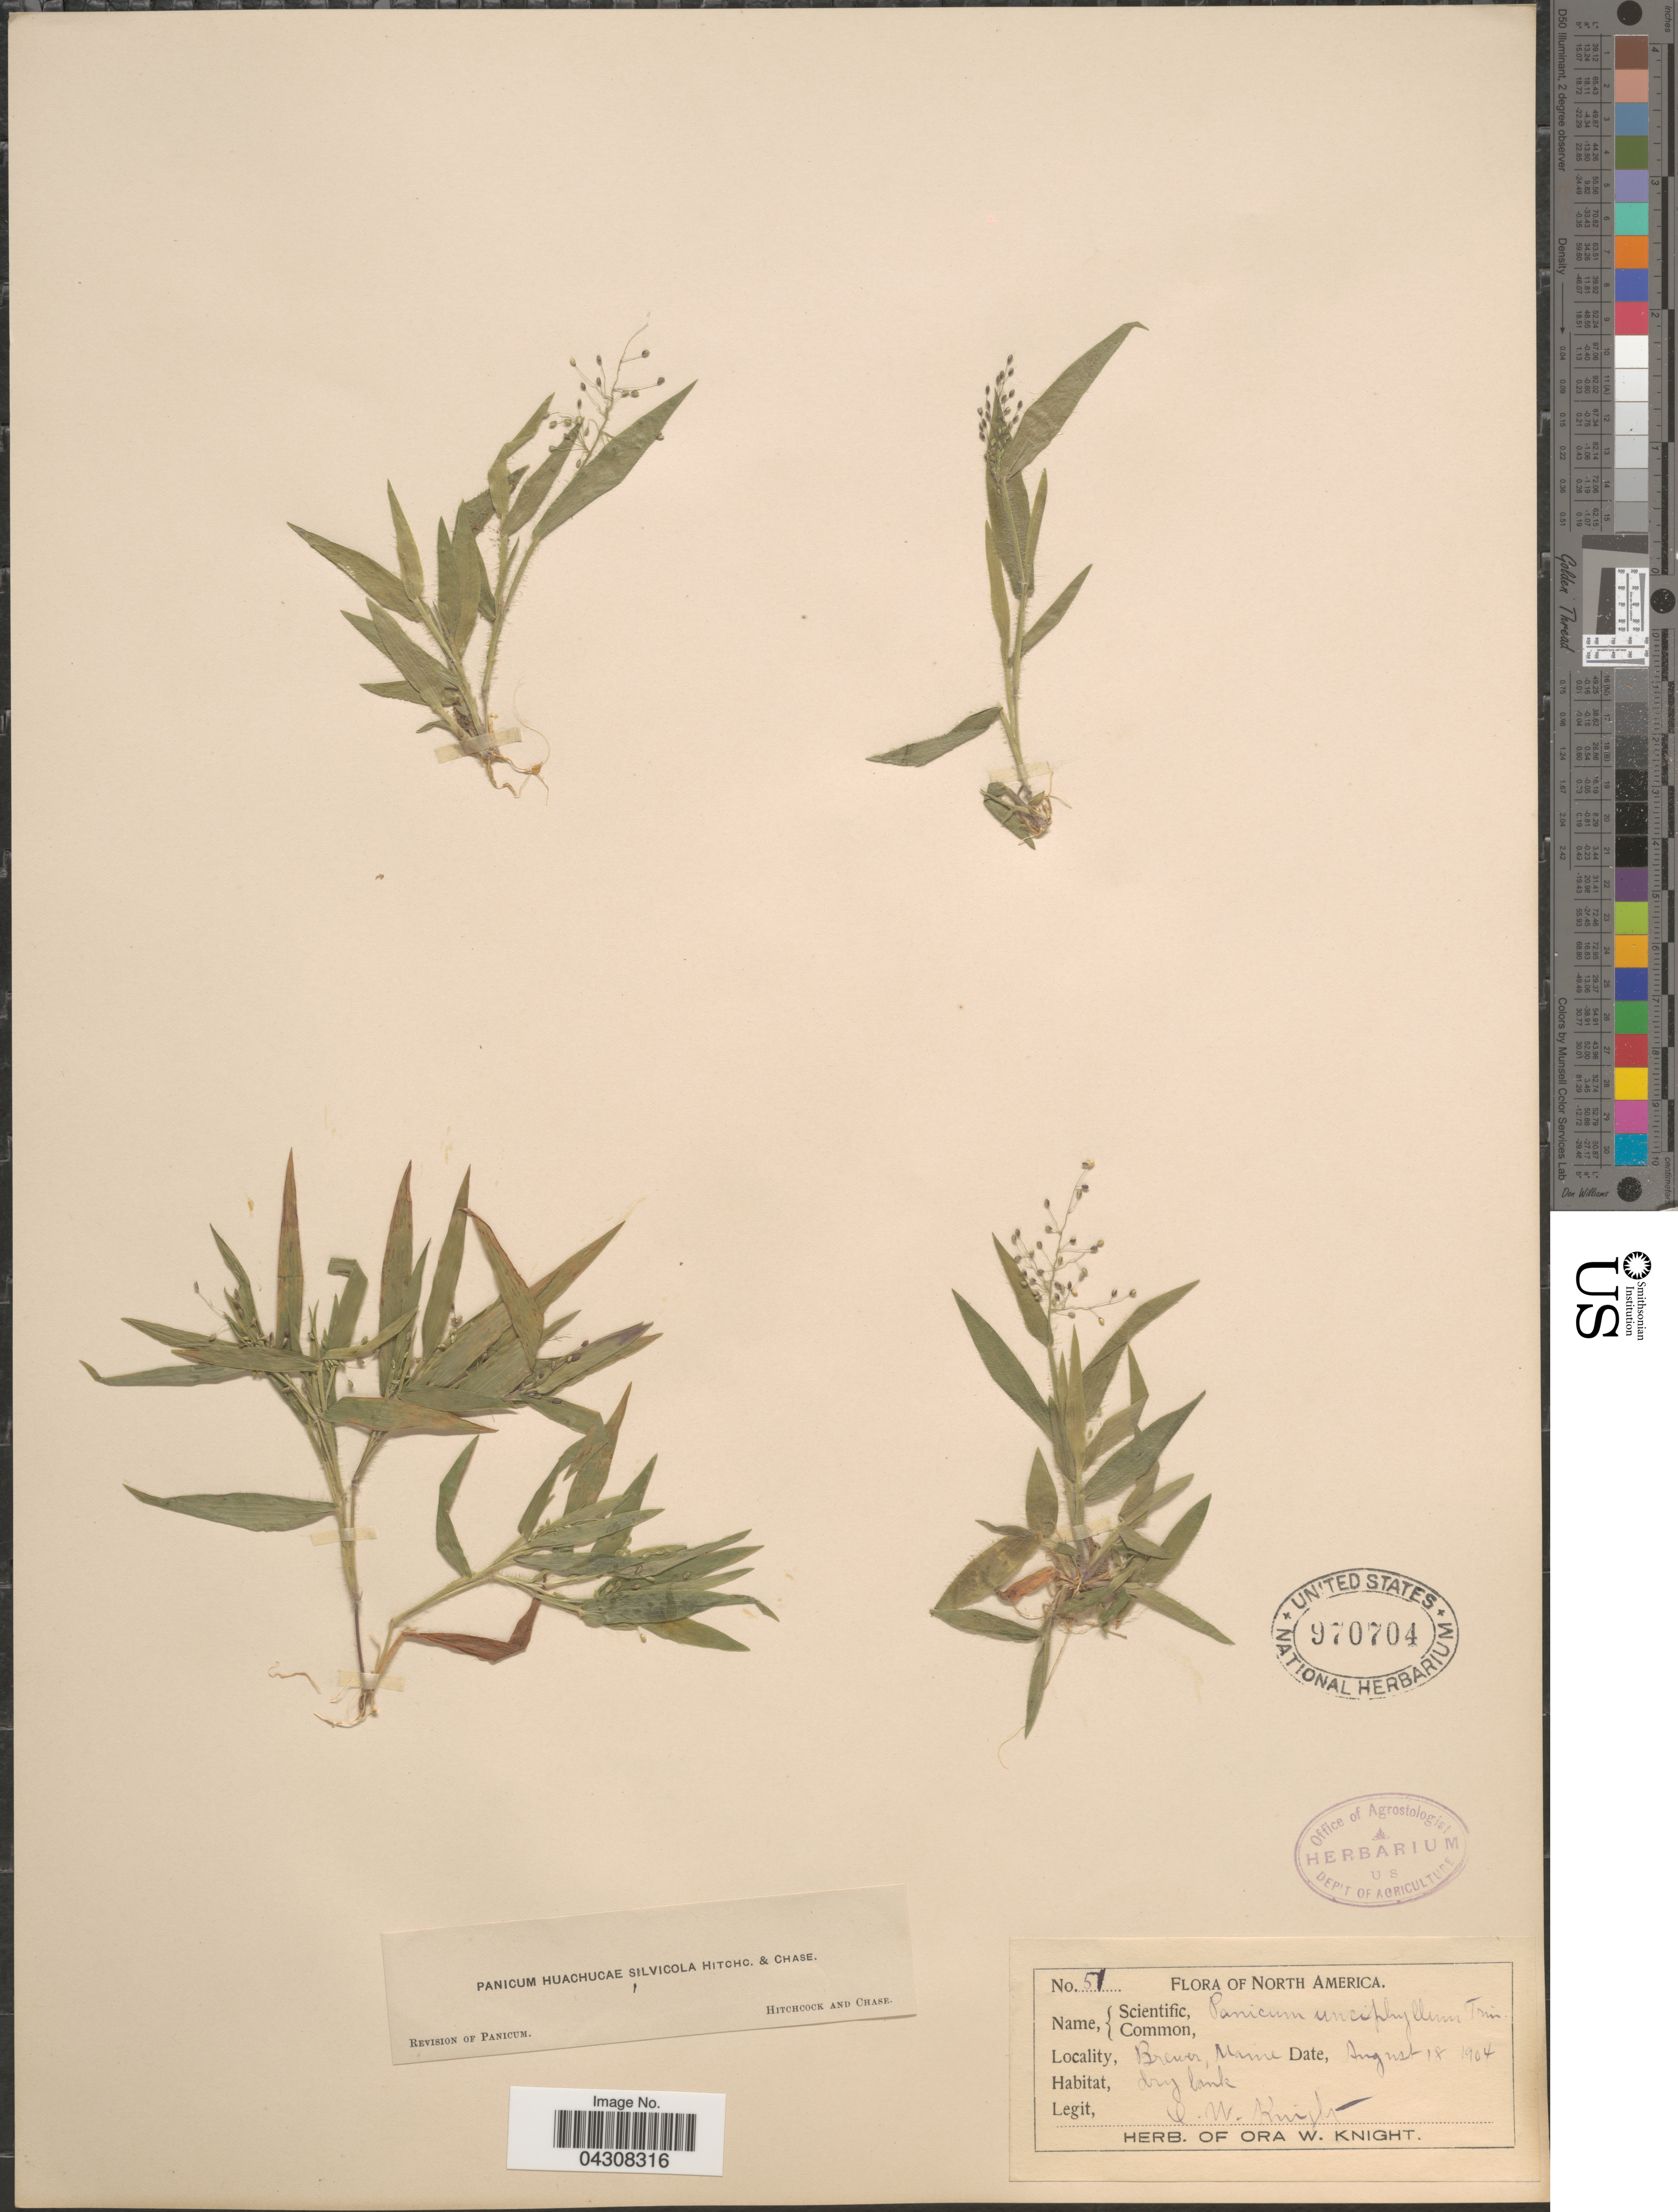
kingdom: Plantae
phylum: Tracheophyta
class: Liliopsida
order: Poales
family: Poaceae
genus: Dichanthelium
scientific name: Dichanthelium acuminatum var. acuminatum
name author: (Sw.) Gould & C.A. Clark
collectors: O. Knight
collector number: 51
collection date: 1904-08-18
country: United States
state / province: Maine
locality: Brewer.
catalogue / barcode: US 970704